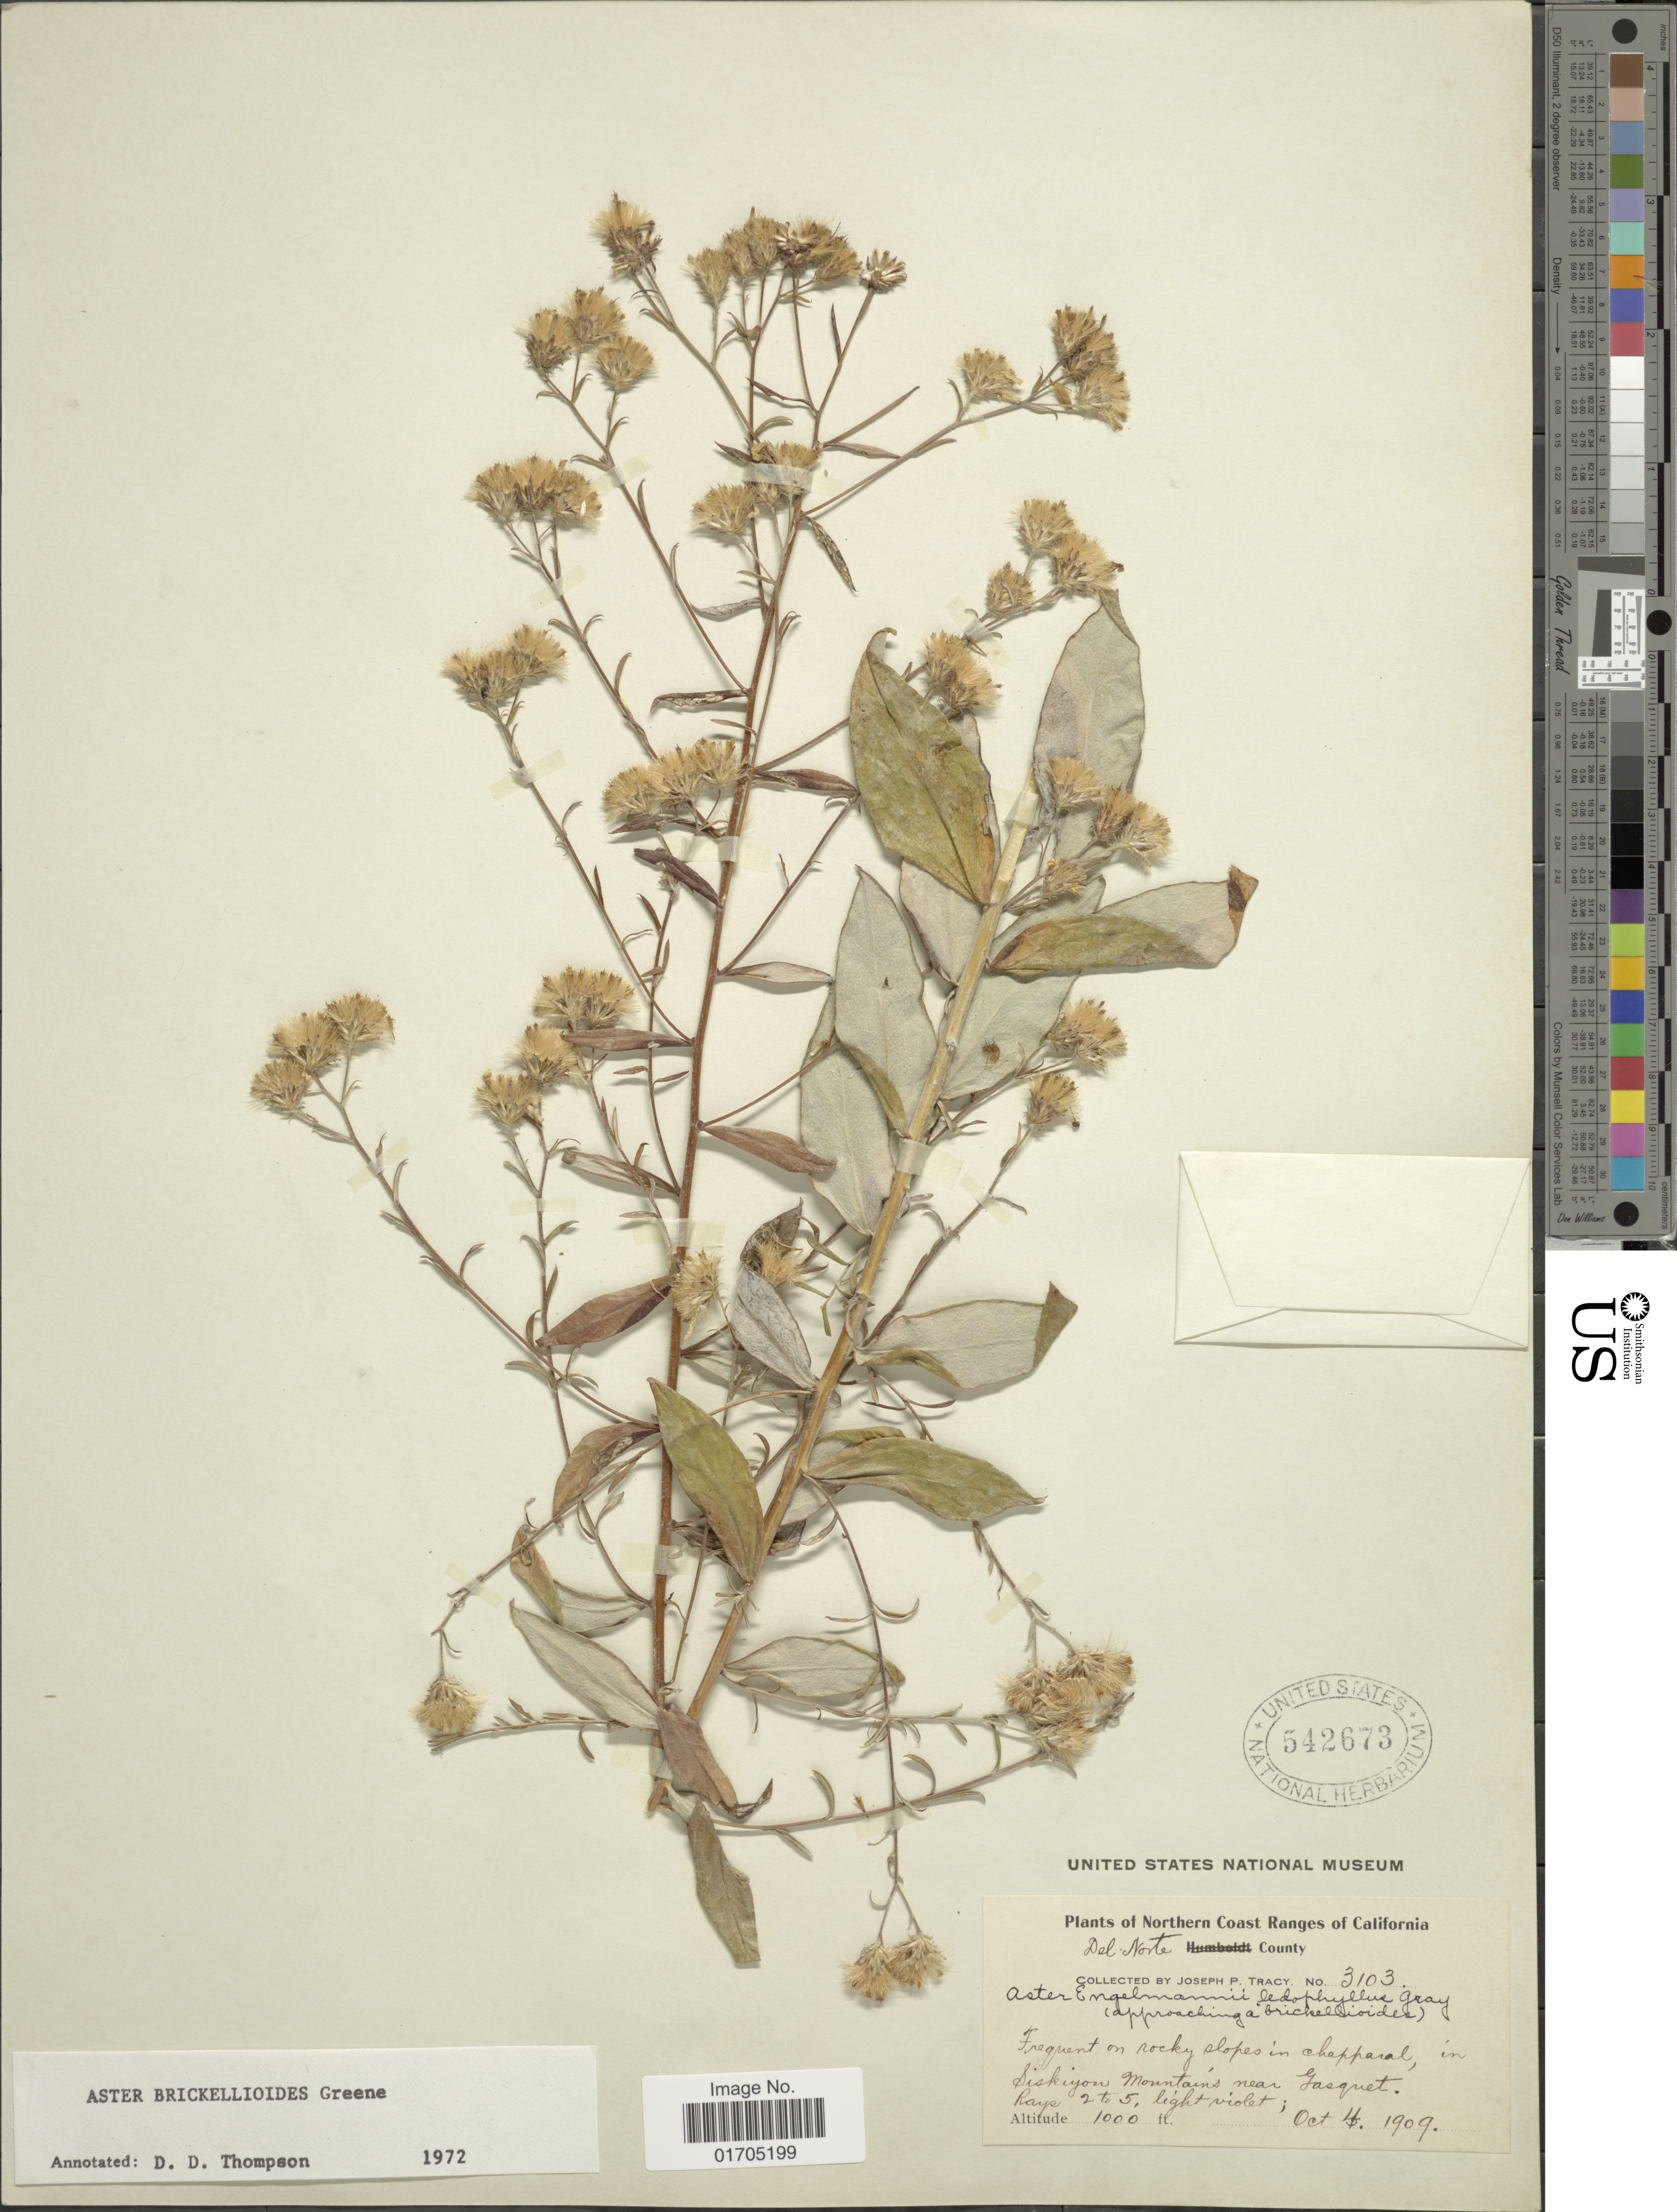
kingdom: Plantae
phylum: Tracheophyta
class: Magnoliopsida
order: Asterales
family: Asteraceae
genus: Eucephalus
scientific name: Eucephalus brickellioides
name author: G.L. Nesom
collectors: J. Tracy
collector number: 3103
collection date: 1909-10-04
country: United States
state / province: California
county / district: Del Norte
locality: Northern Coast Ranges of California, Del Norte County, Siskiyou Mountains near Gasquet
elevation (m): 305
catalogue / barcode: US 542673